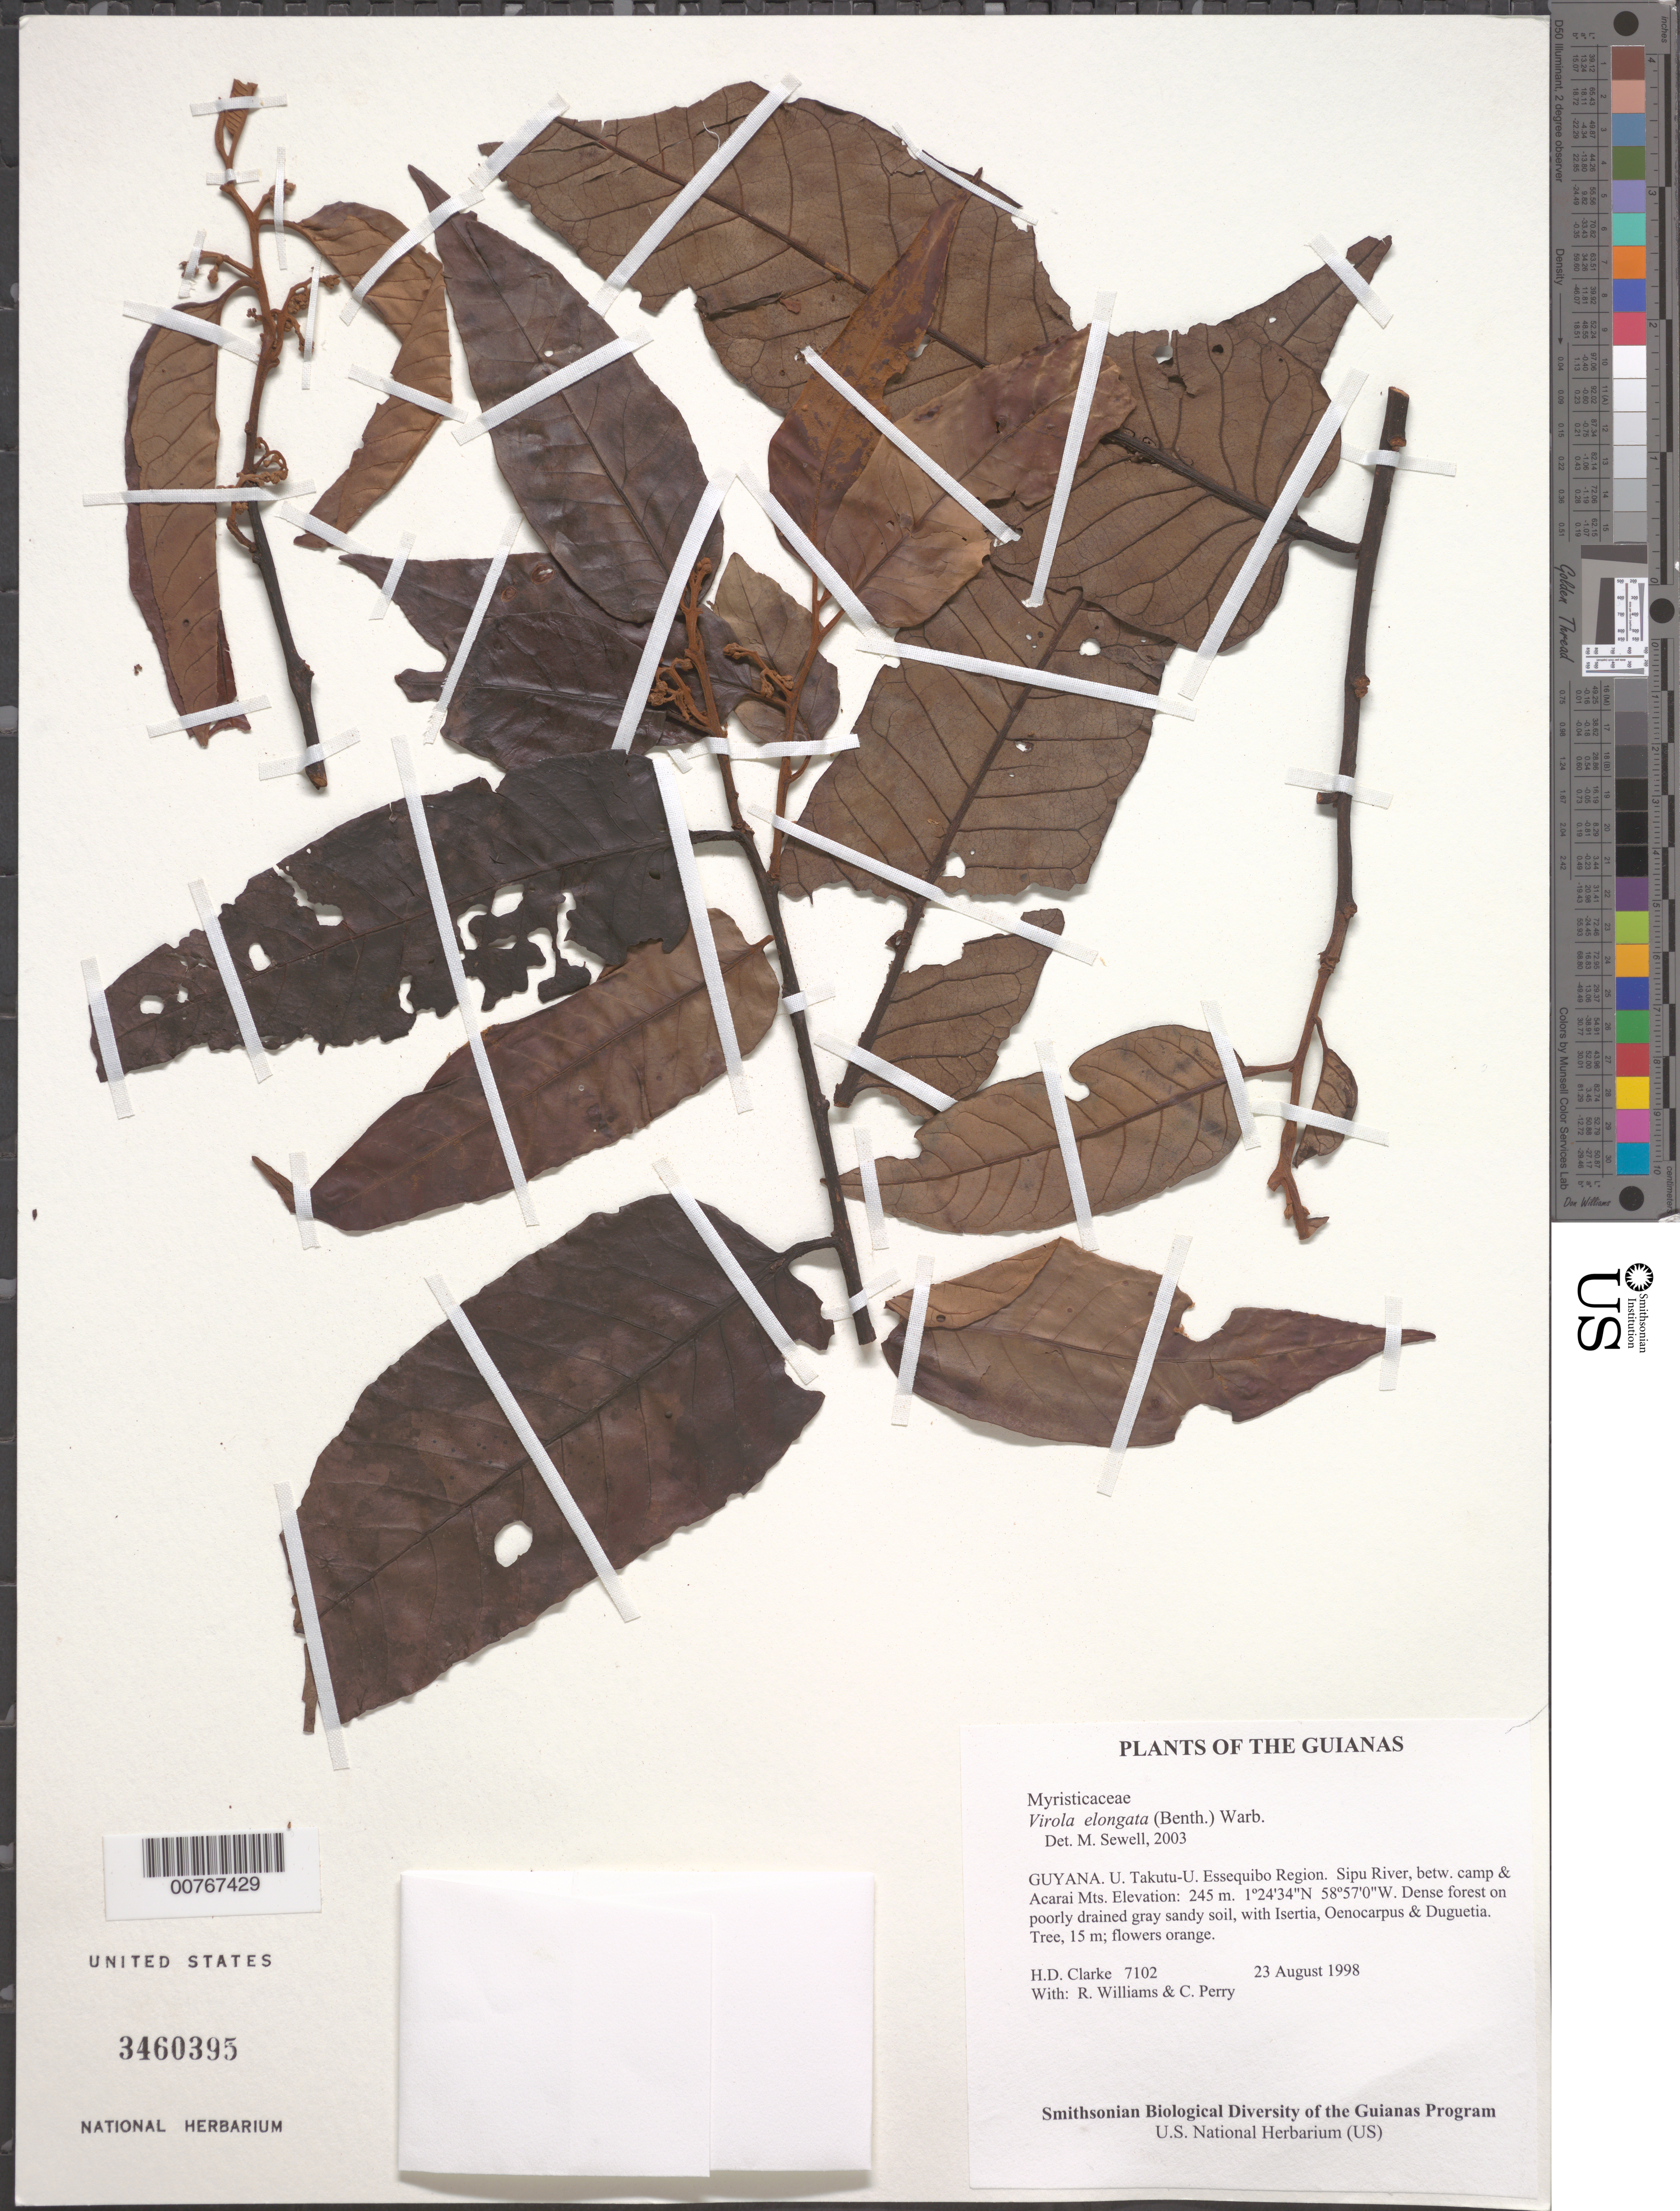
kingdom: Plantae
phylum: Tracheophyta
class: Magnoliopsida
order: Magnoliales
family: Myristicaceae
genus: Virola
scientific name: Virola elongata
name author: (Benth.) Warb.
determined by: Sewell, M.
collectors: H. D. Clarke, R. Williams & C. Perry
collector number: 7102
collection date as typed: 23 August 1998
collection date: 1998-08-23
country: Guyana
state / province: U. Takutu-U. Essequibo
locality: Sipu River, betw. camp & Acarai Mts.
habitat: Dense forest on poorly drained gray sandy soil, with Isertia, Oenocarpus & Duguetia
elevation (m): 245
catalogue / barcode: US 3460395